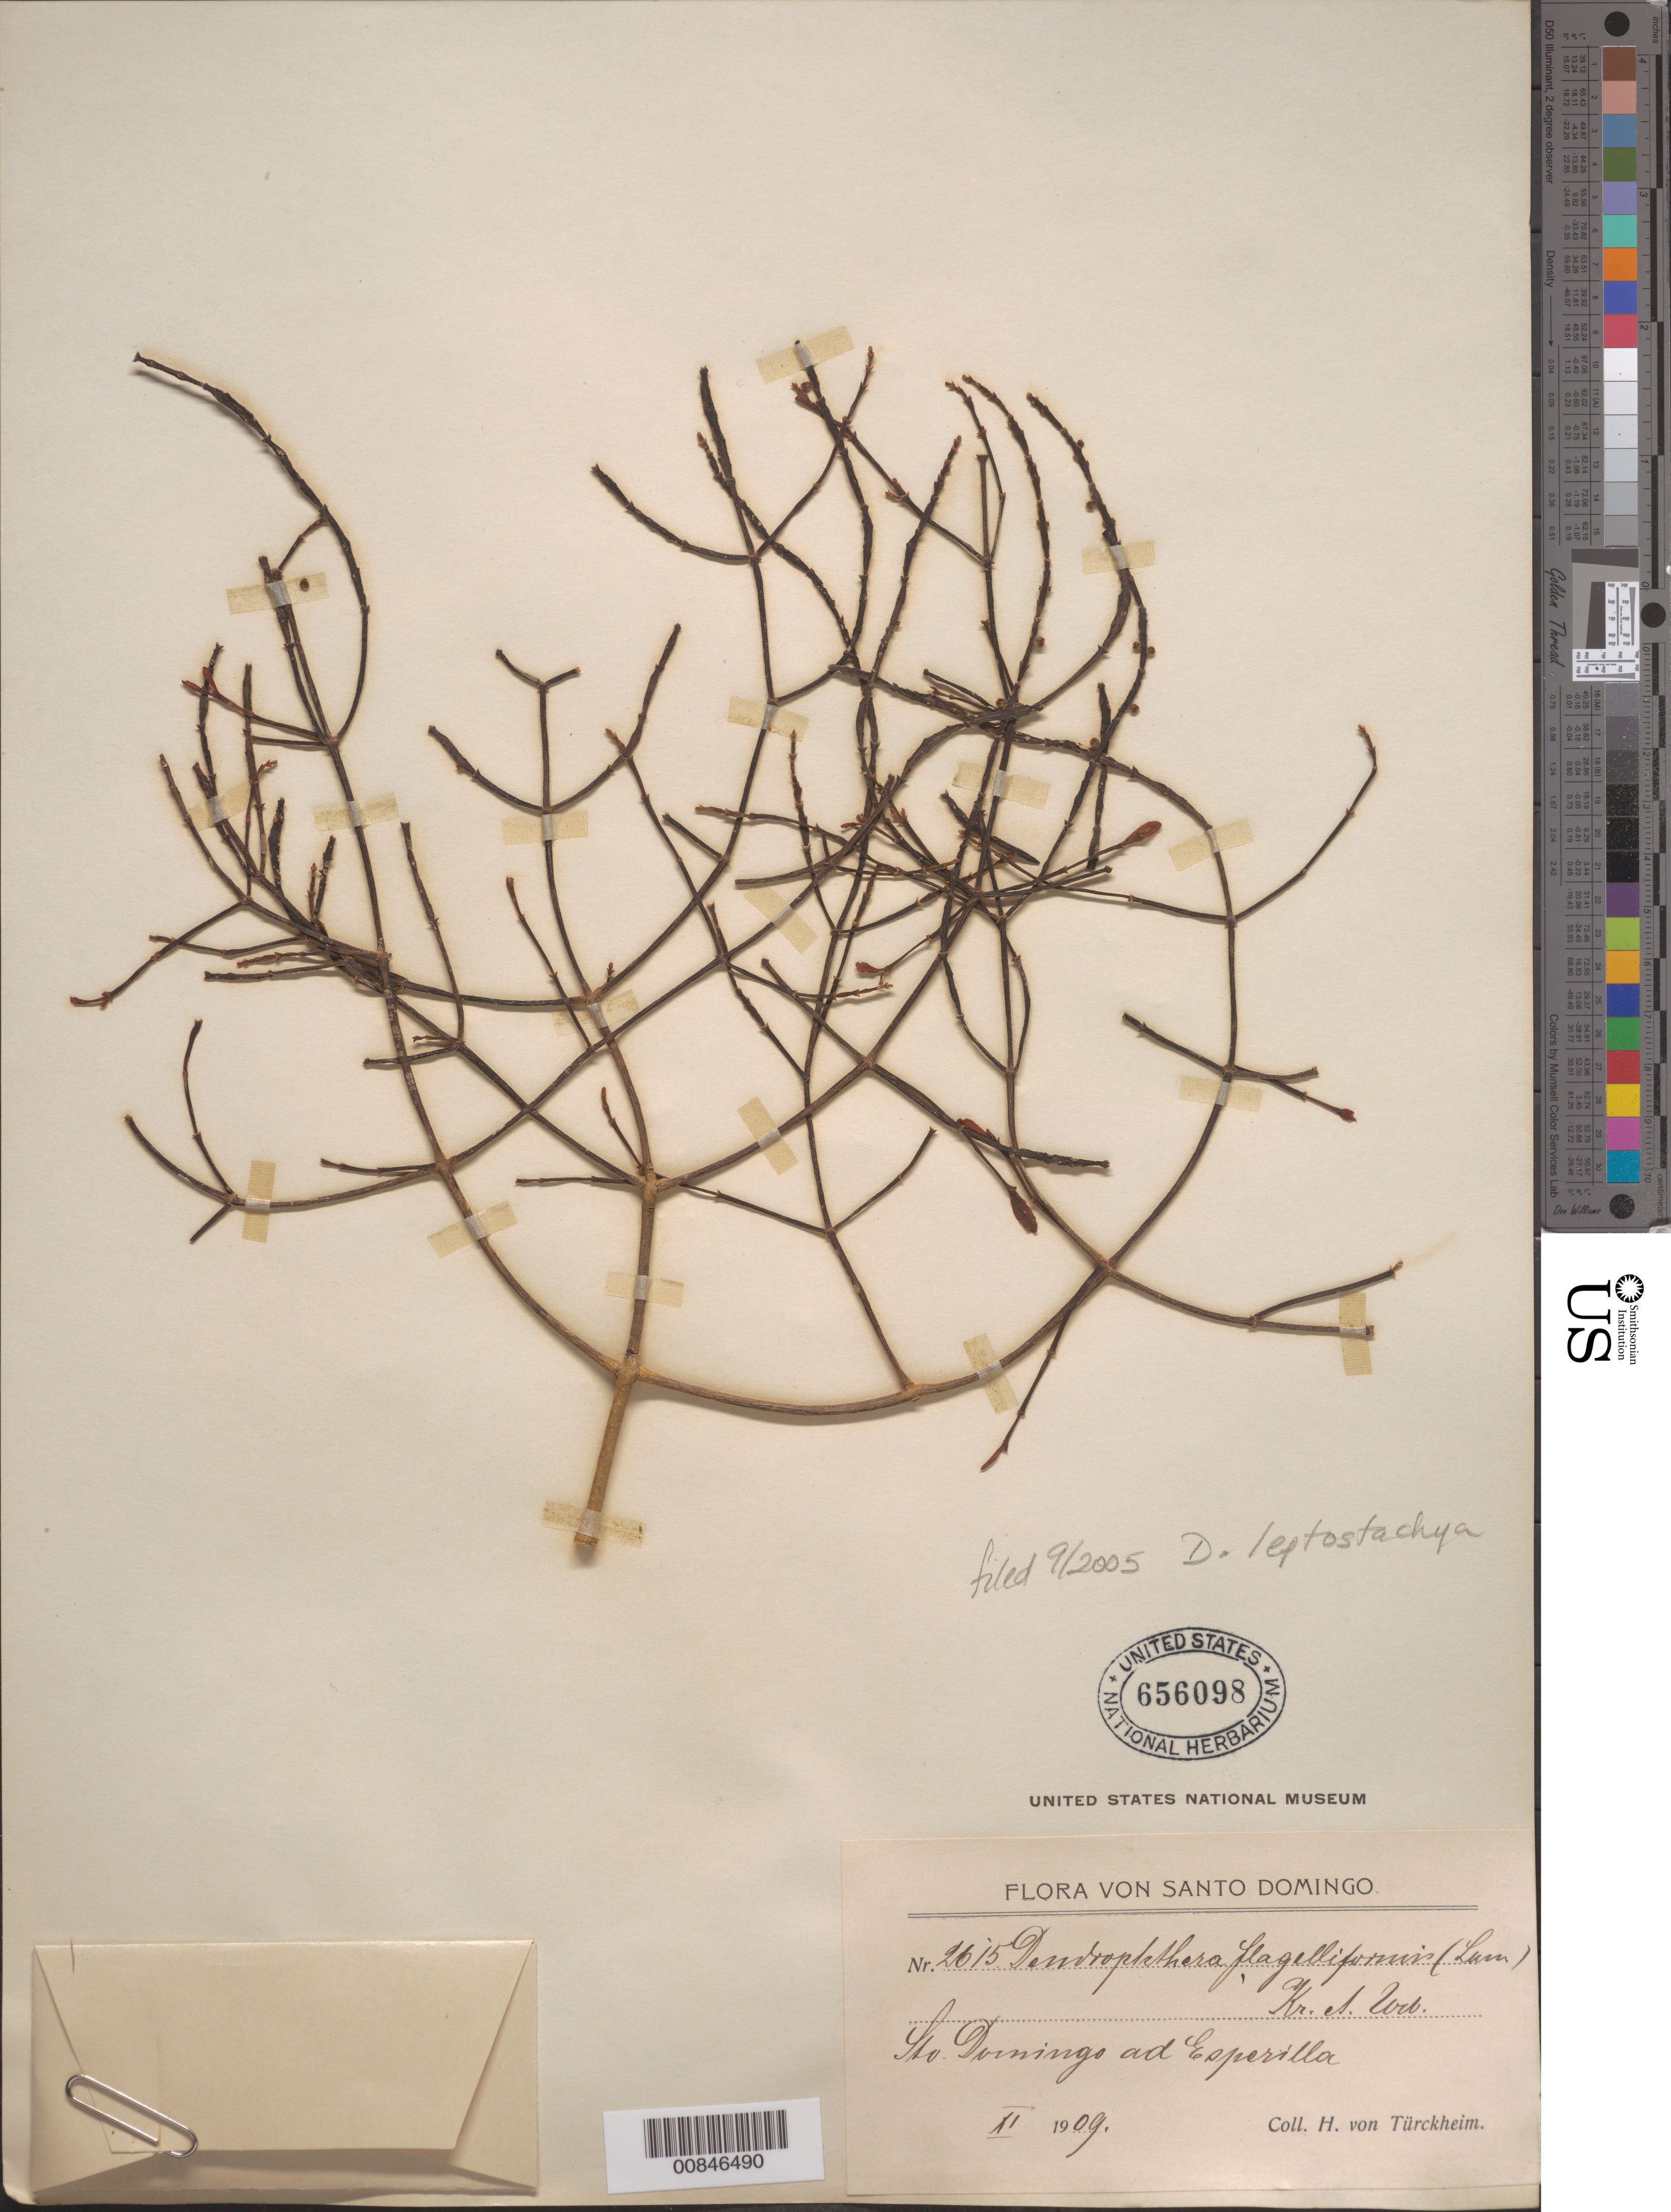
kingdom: Plantae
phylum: Tracheophyta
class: Magnoliopsida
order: Santalales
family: Viscaceae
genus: Dendrophthora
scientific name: Dendrophthora flagelliformis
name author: (Lam.) Krug & Urb.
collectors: H. von Türckheim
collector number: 2615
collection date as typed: Nov 1909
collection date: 1909-11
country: Dominican Republic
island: Hispaniola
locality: Sto. Domingo ad Esperilla.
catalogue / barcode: US 656098